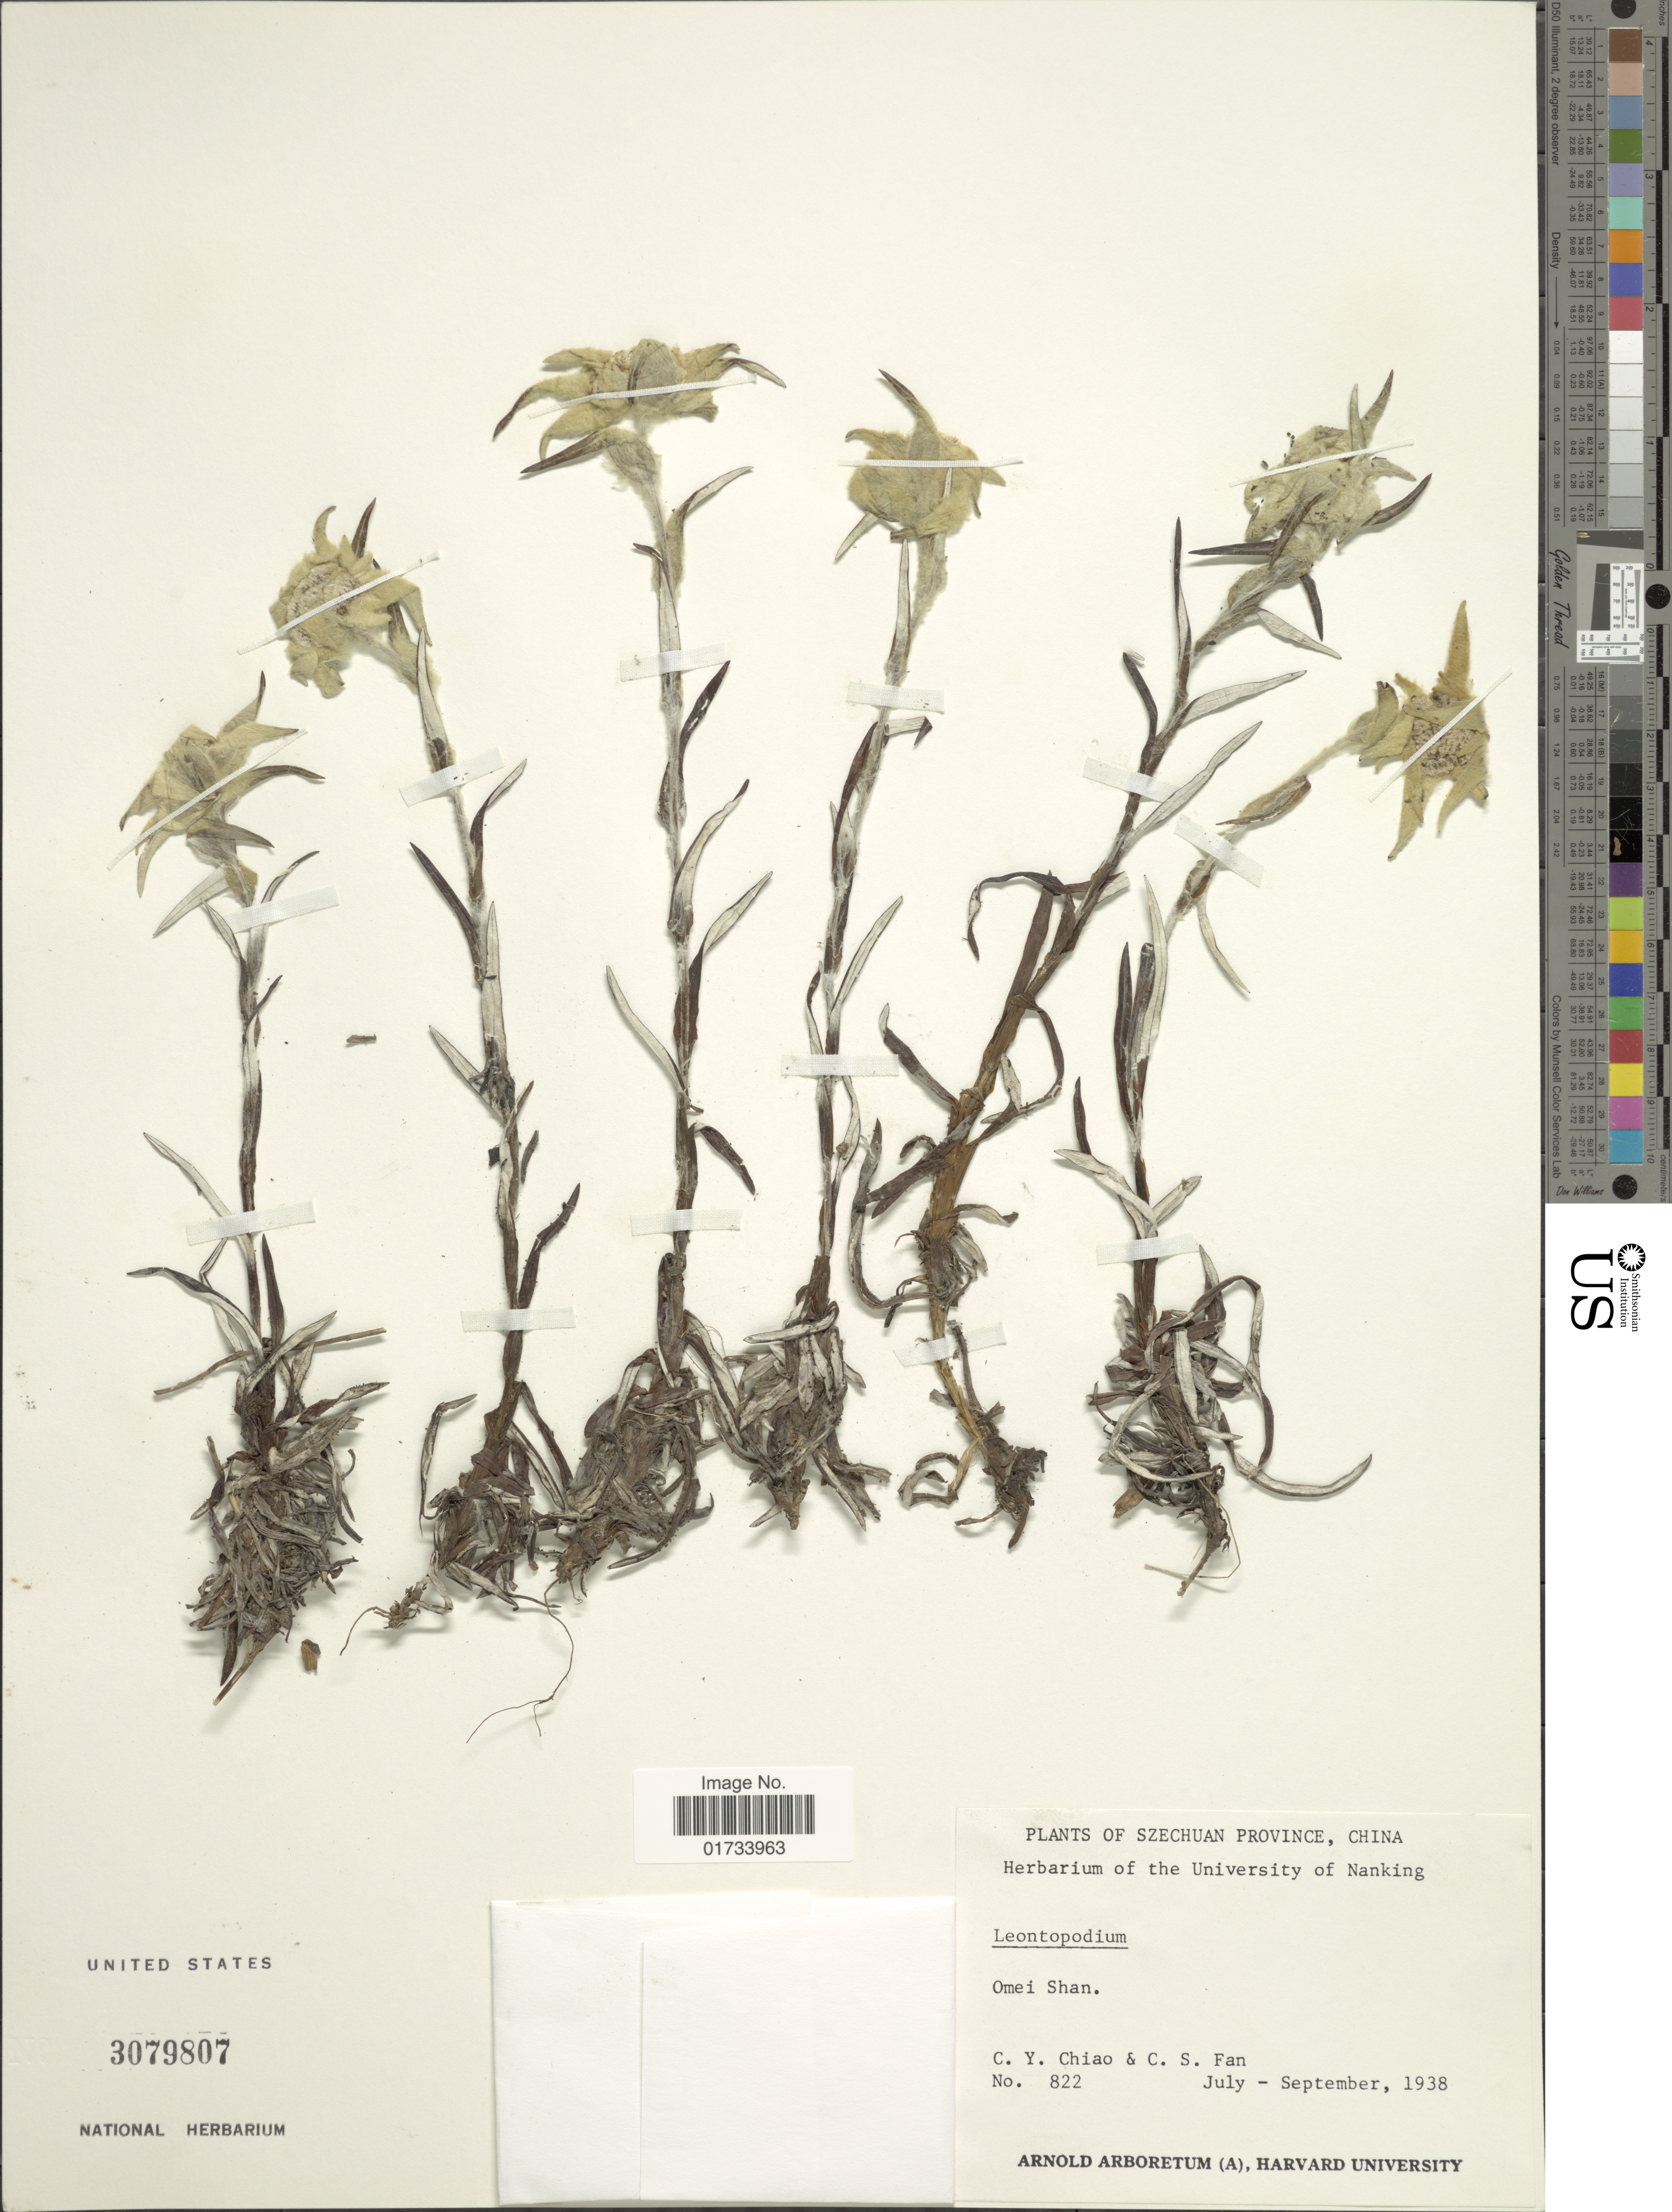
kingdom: Plantae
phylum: Tracheophyta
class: Magnoliopsida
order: Asterales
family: Asteraceae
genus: Leontopodium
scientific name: Leontopodium calocephalum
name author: (Franch.) Beauverd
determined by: Chen, Y. S.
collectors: C. Y. Chiao & C. S. Fan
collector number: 822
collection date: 1938-07/1938-09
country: China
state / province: Sichuan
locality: Szechuan Province, Omei Shan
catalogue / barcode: US 3079807